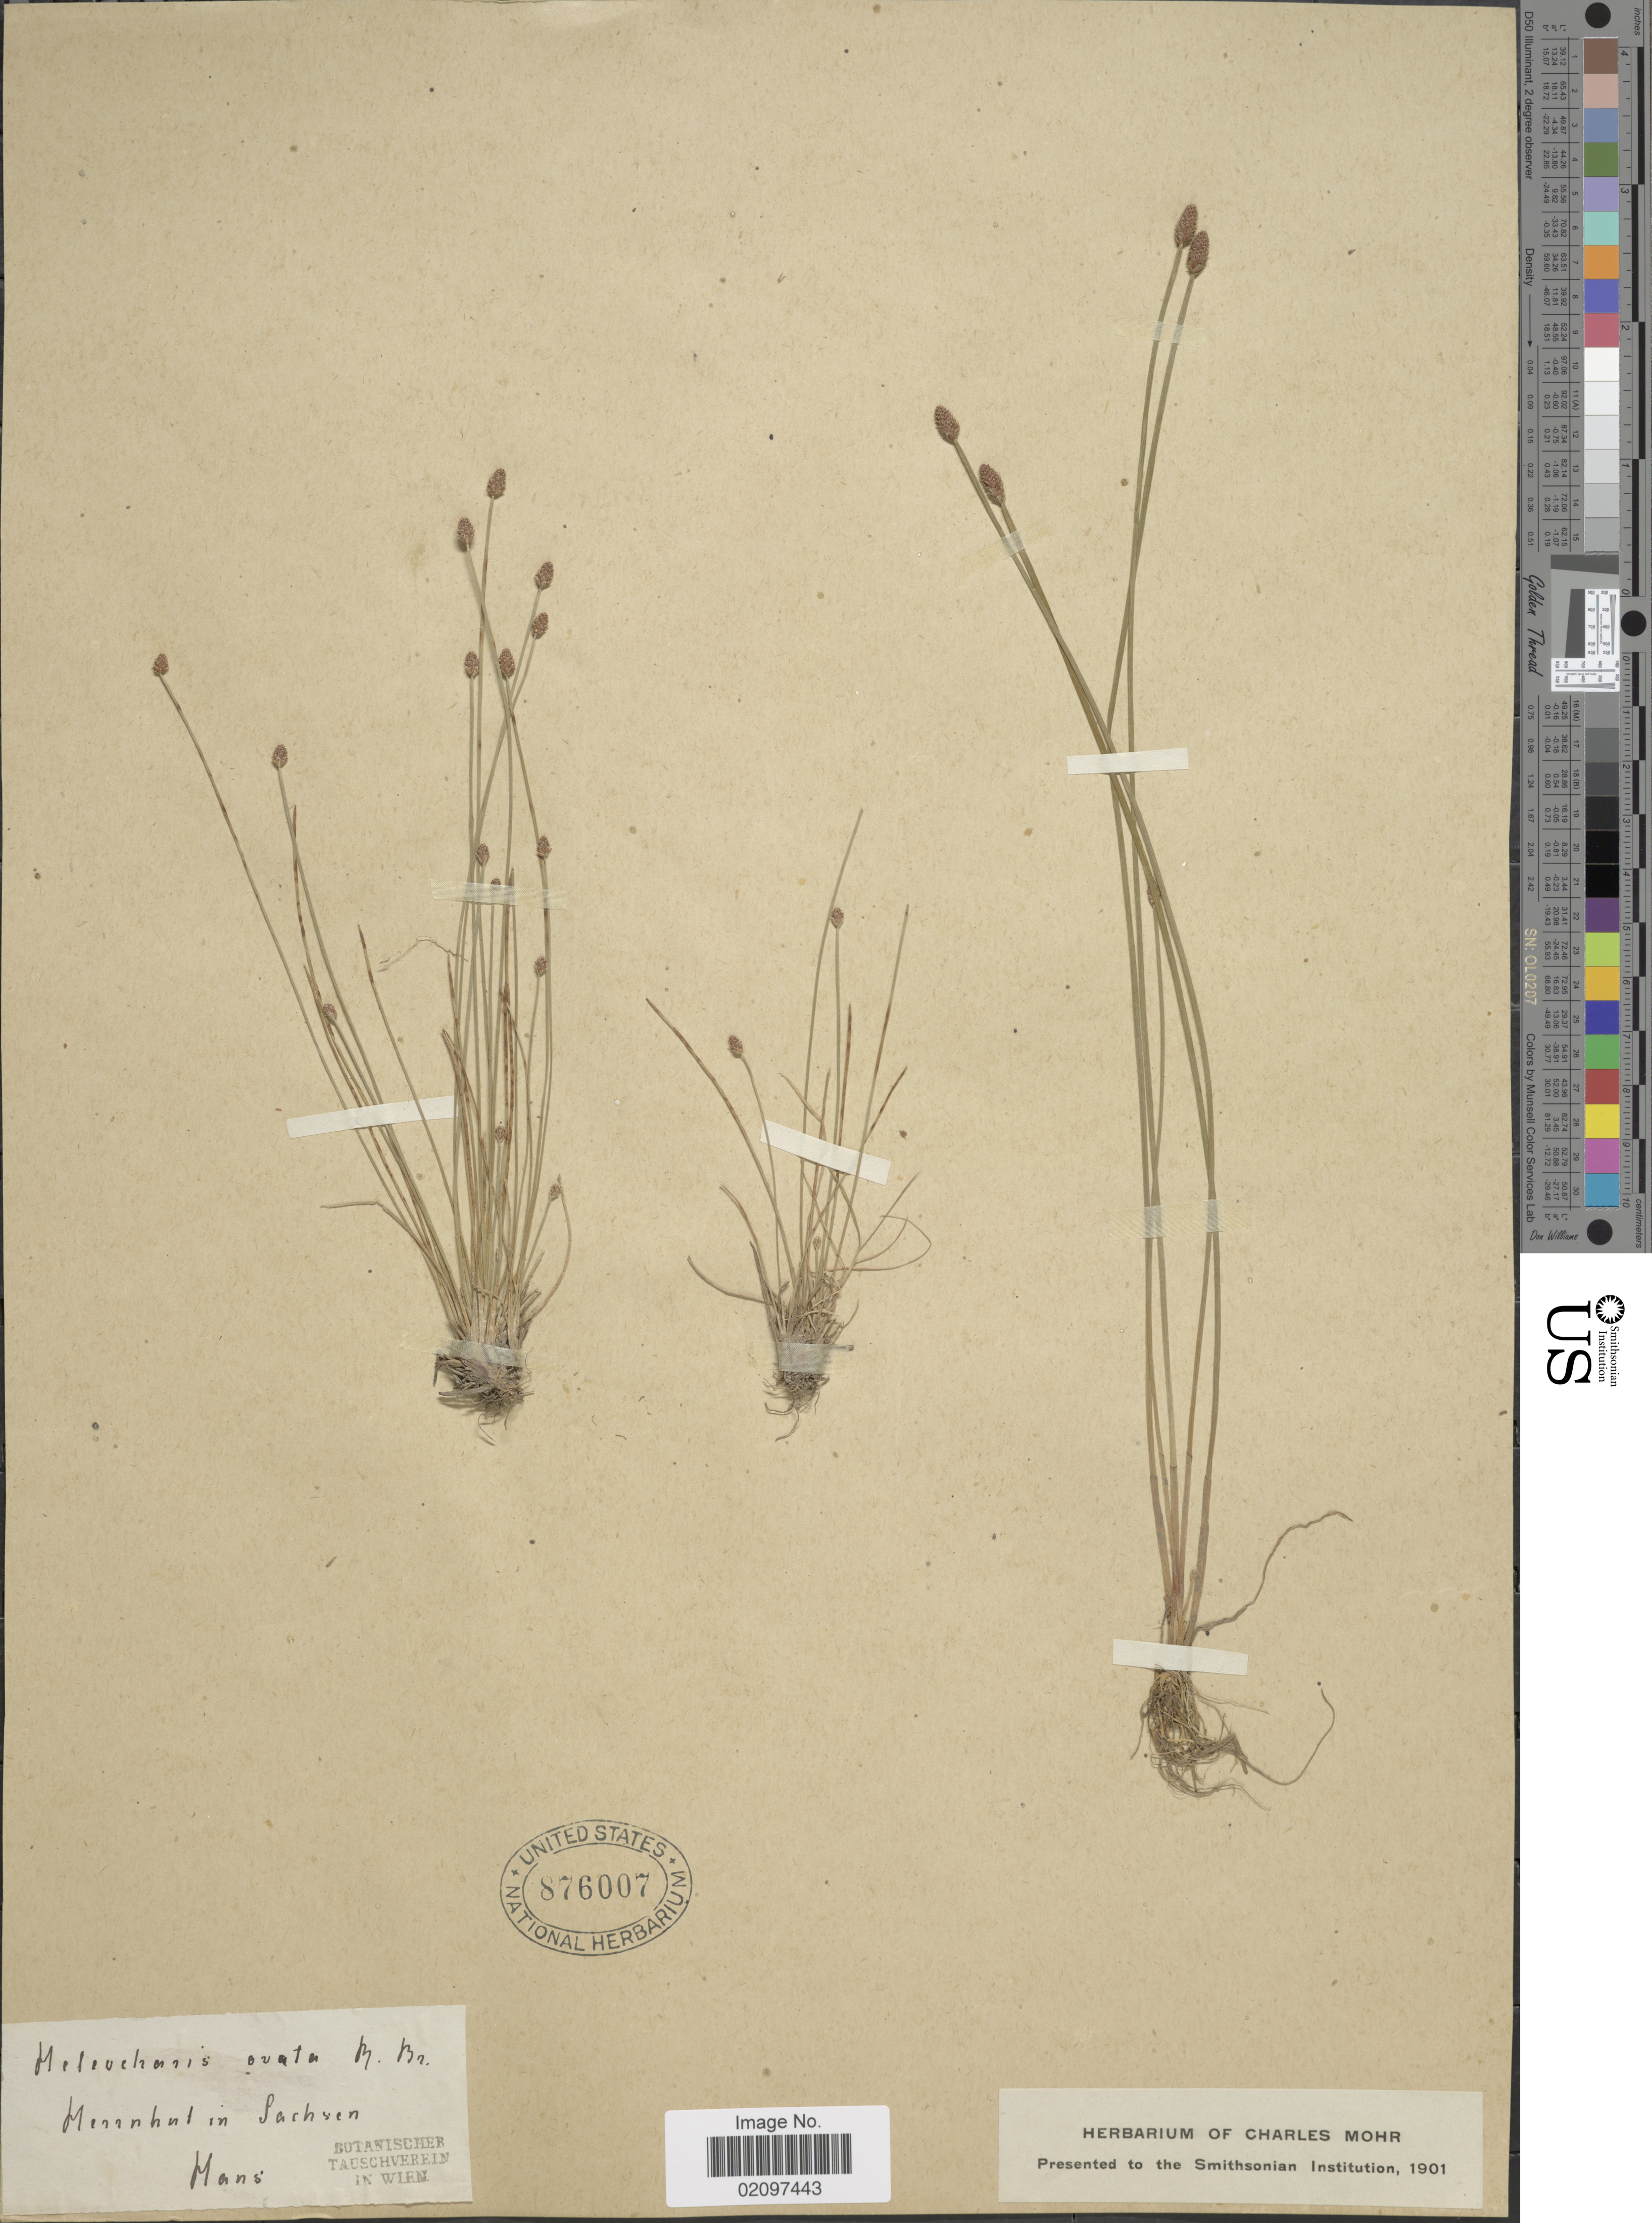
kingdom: Plantae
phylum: Tracheophyta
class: Liliopsida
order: Poales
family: Cyperaceae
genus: Eleocharis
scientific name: Eleocharis ovata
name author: (Roth) Roem. & Schult.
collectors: -. Hans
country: Germany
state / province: Sachsen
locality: Herrnhut in Sachsen.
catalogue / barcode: US 876007